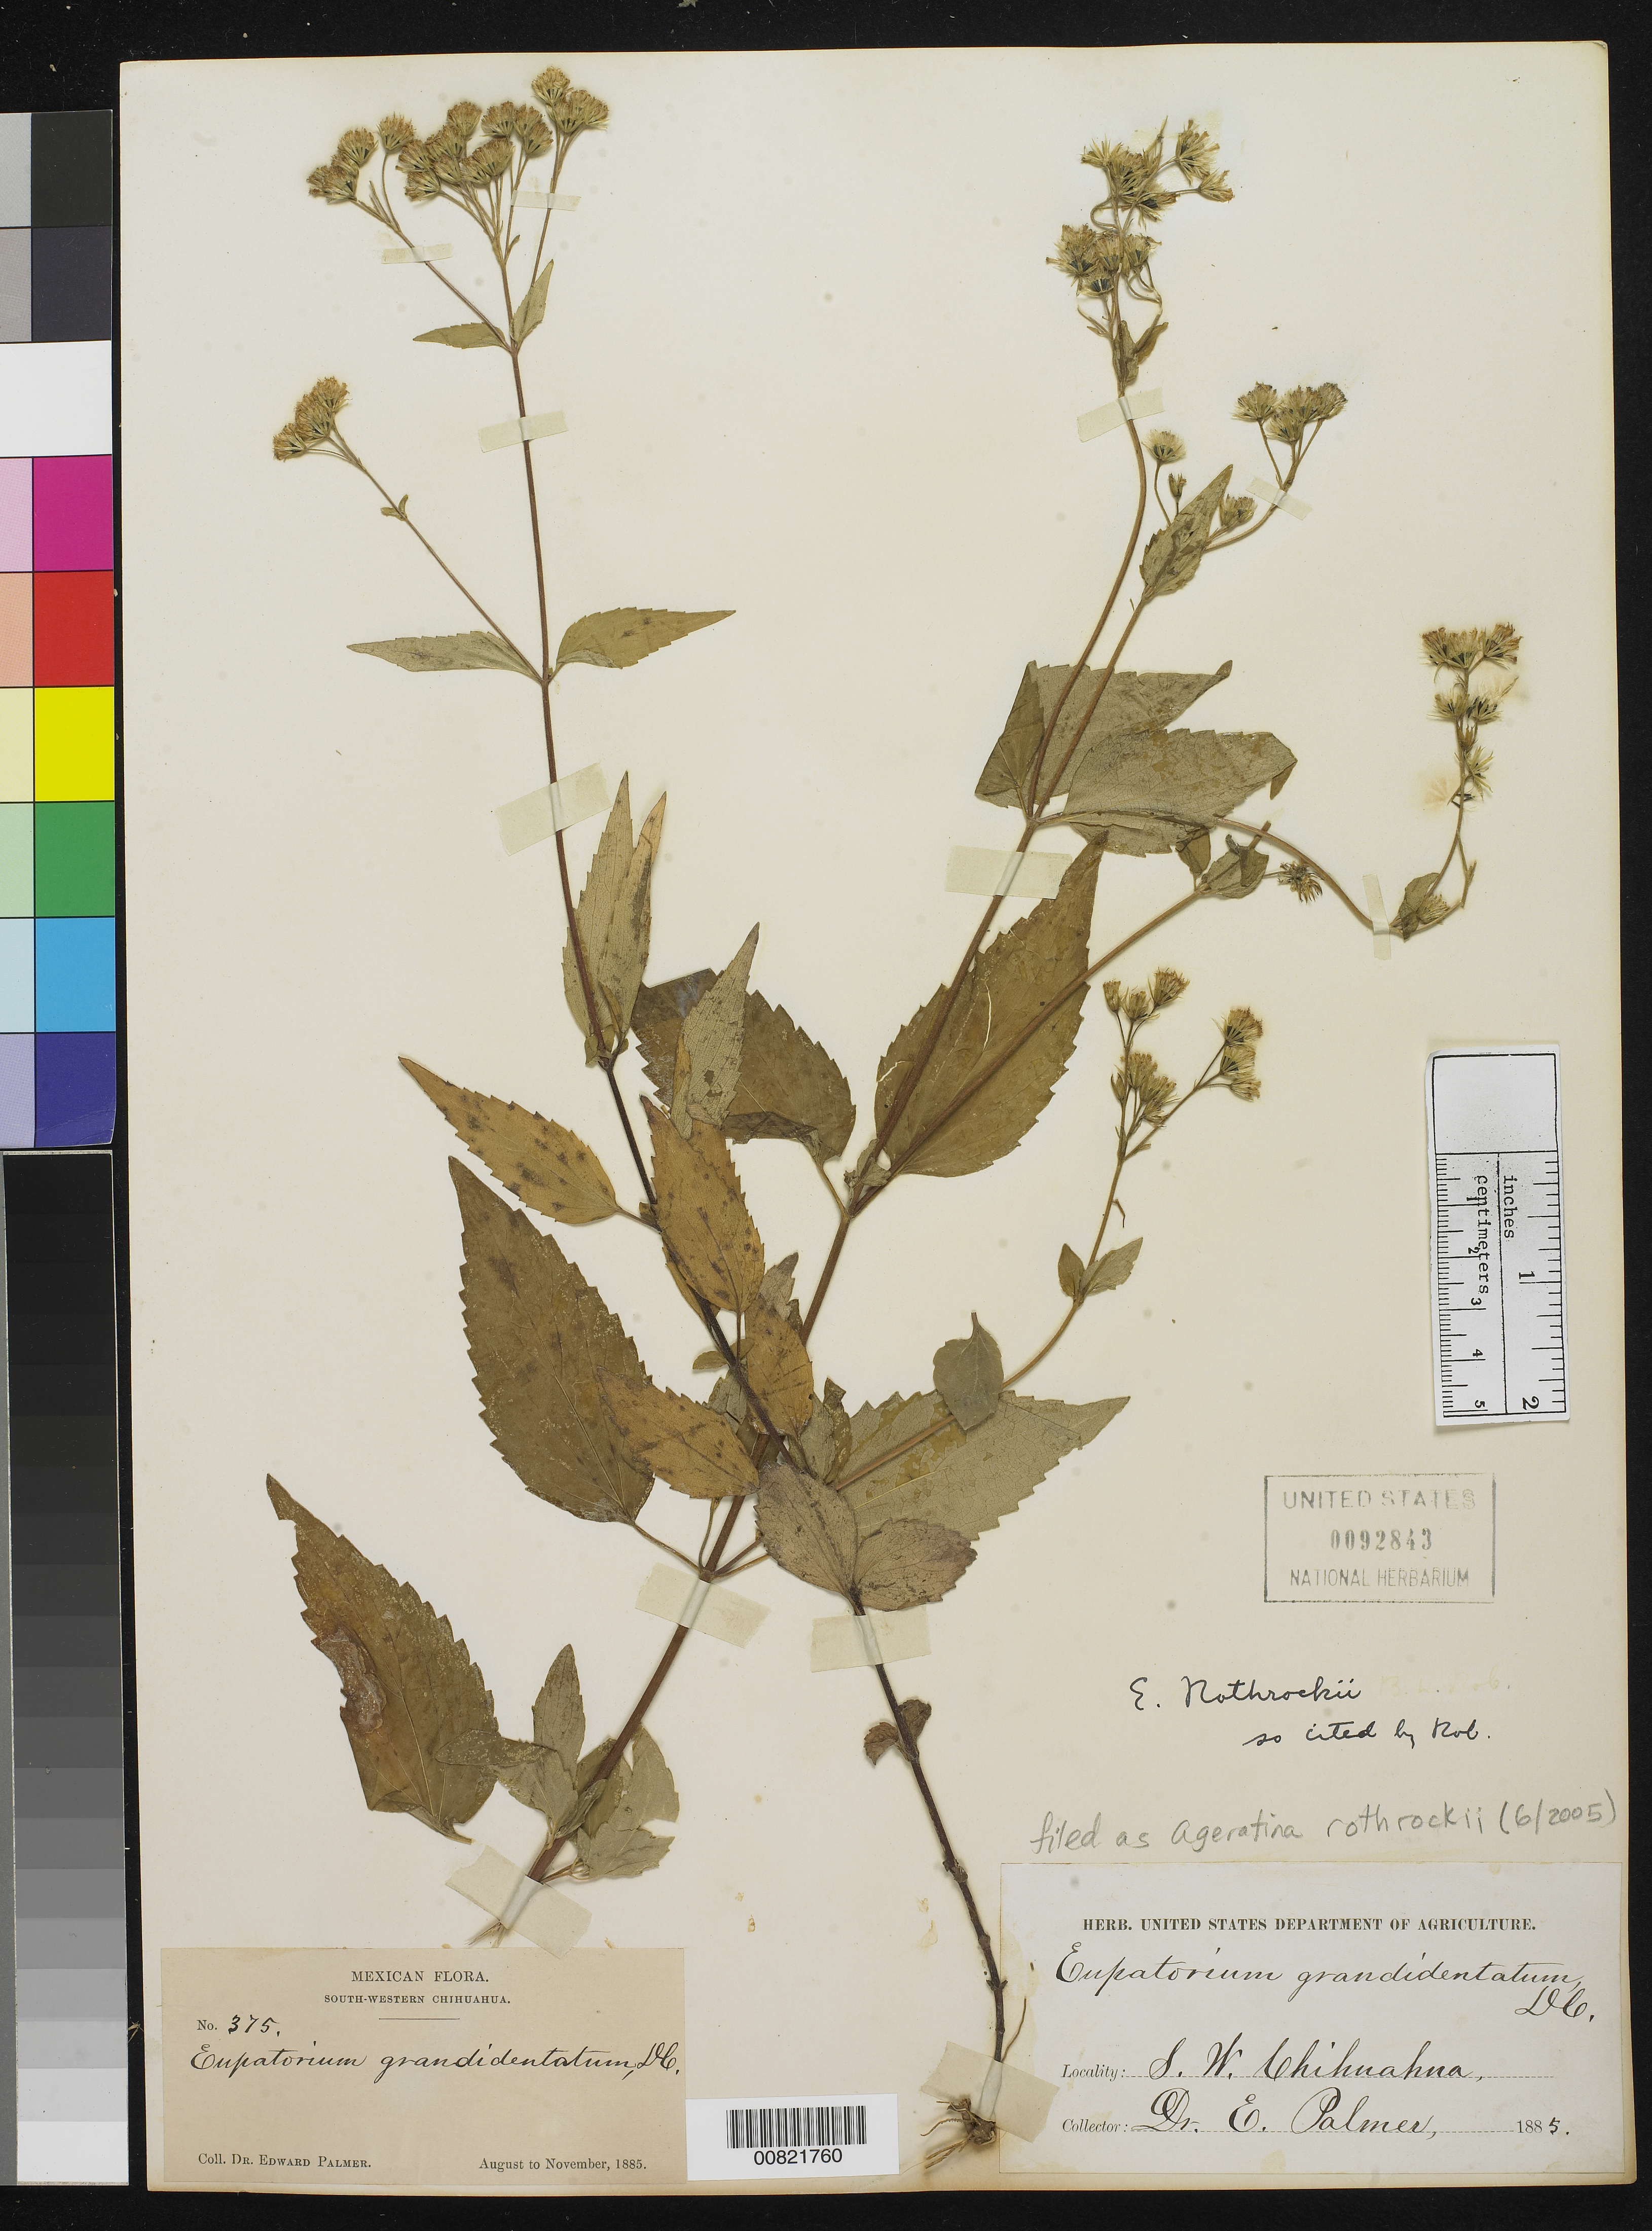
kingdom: Plantae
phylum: Tracheophyta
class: Magnoliopsida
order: Asterales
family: Asteraceae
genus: Ageratina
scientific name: Ageratina rothrockii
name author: (A. Gray) R.M. King & H. Rob.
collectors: E. Palmer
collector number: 375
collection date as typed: Aug 1885 to -- Nov 1885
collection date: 1885-08/1885-11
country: Mexico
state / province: Chihuahua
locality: South-Western Chihuahua.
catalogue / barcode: US 92843